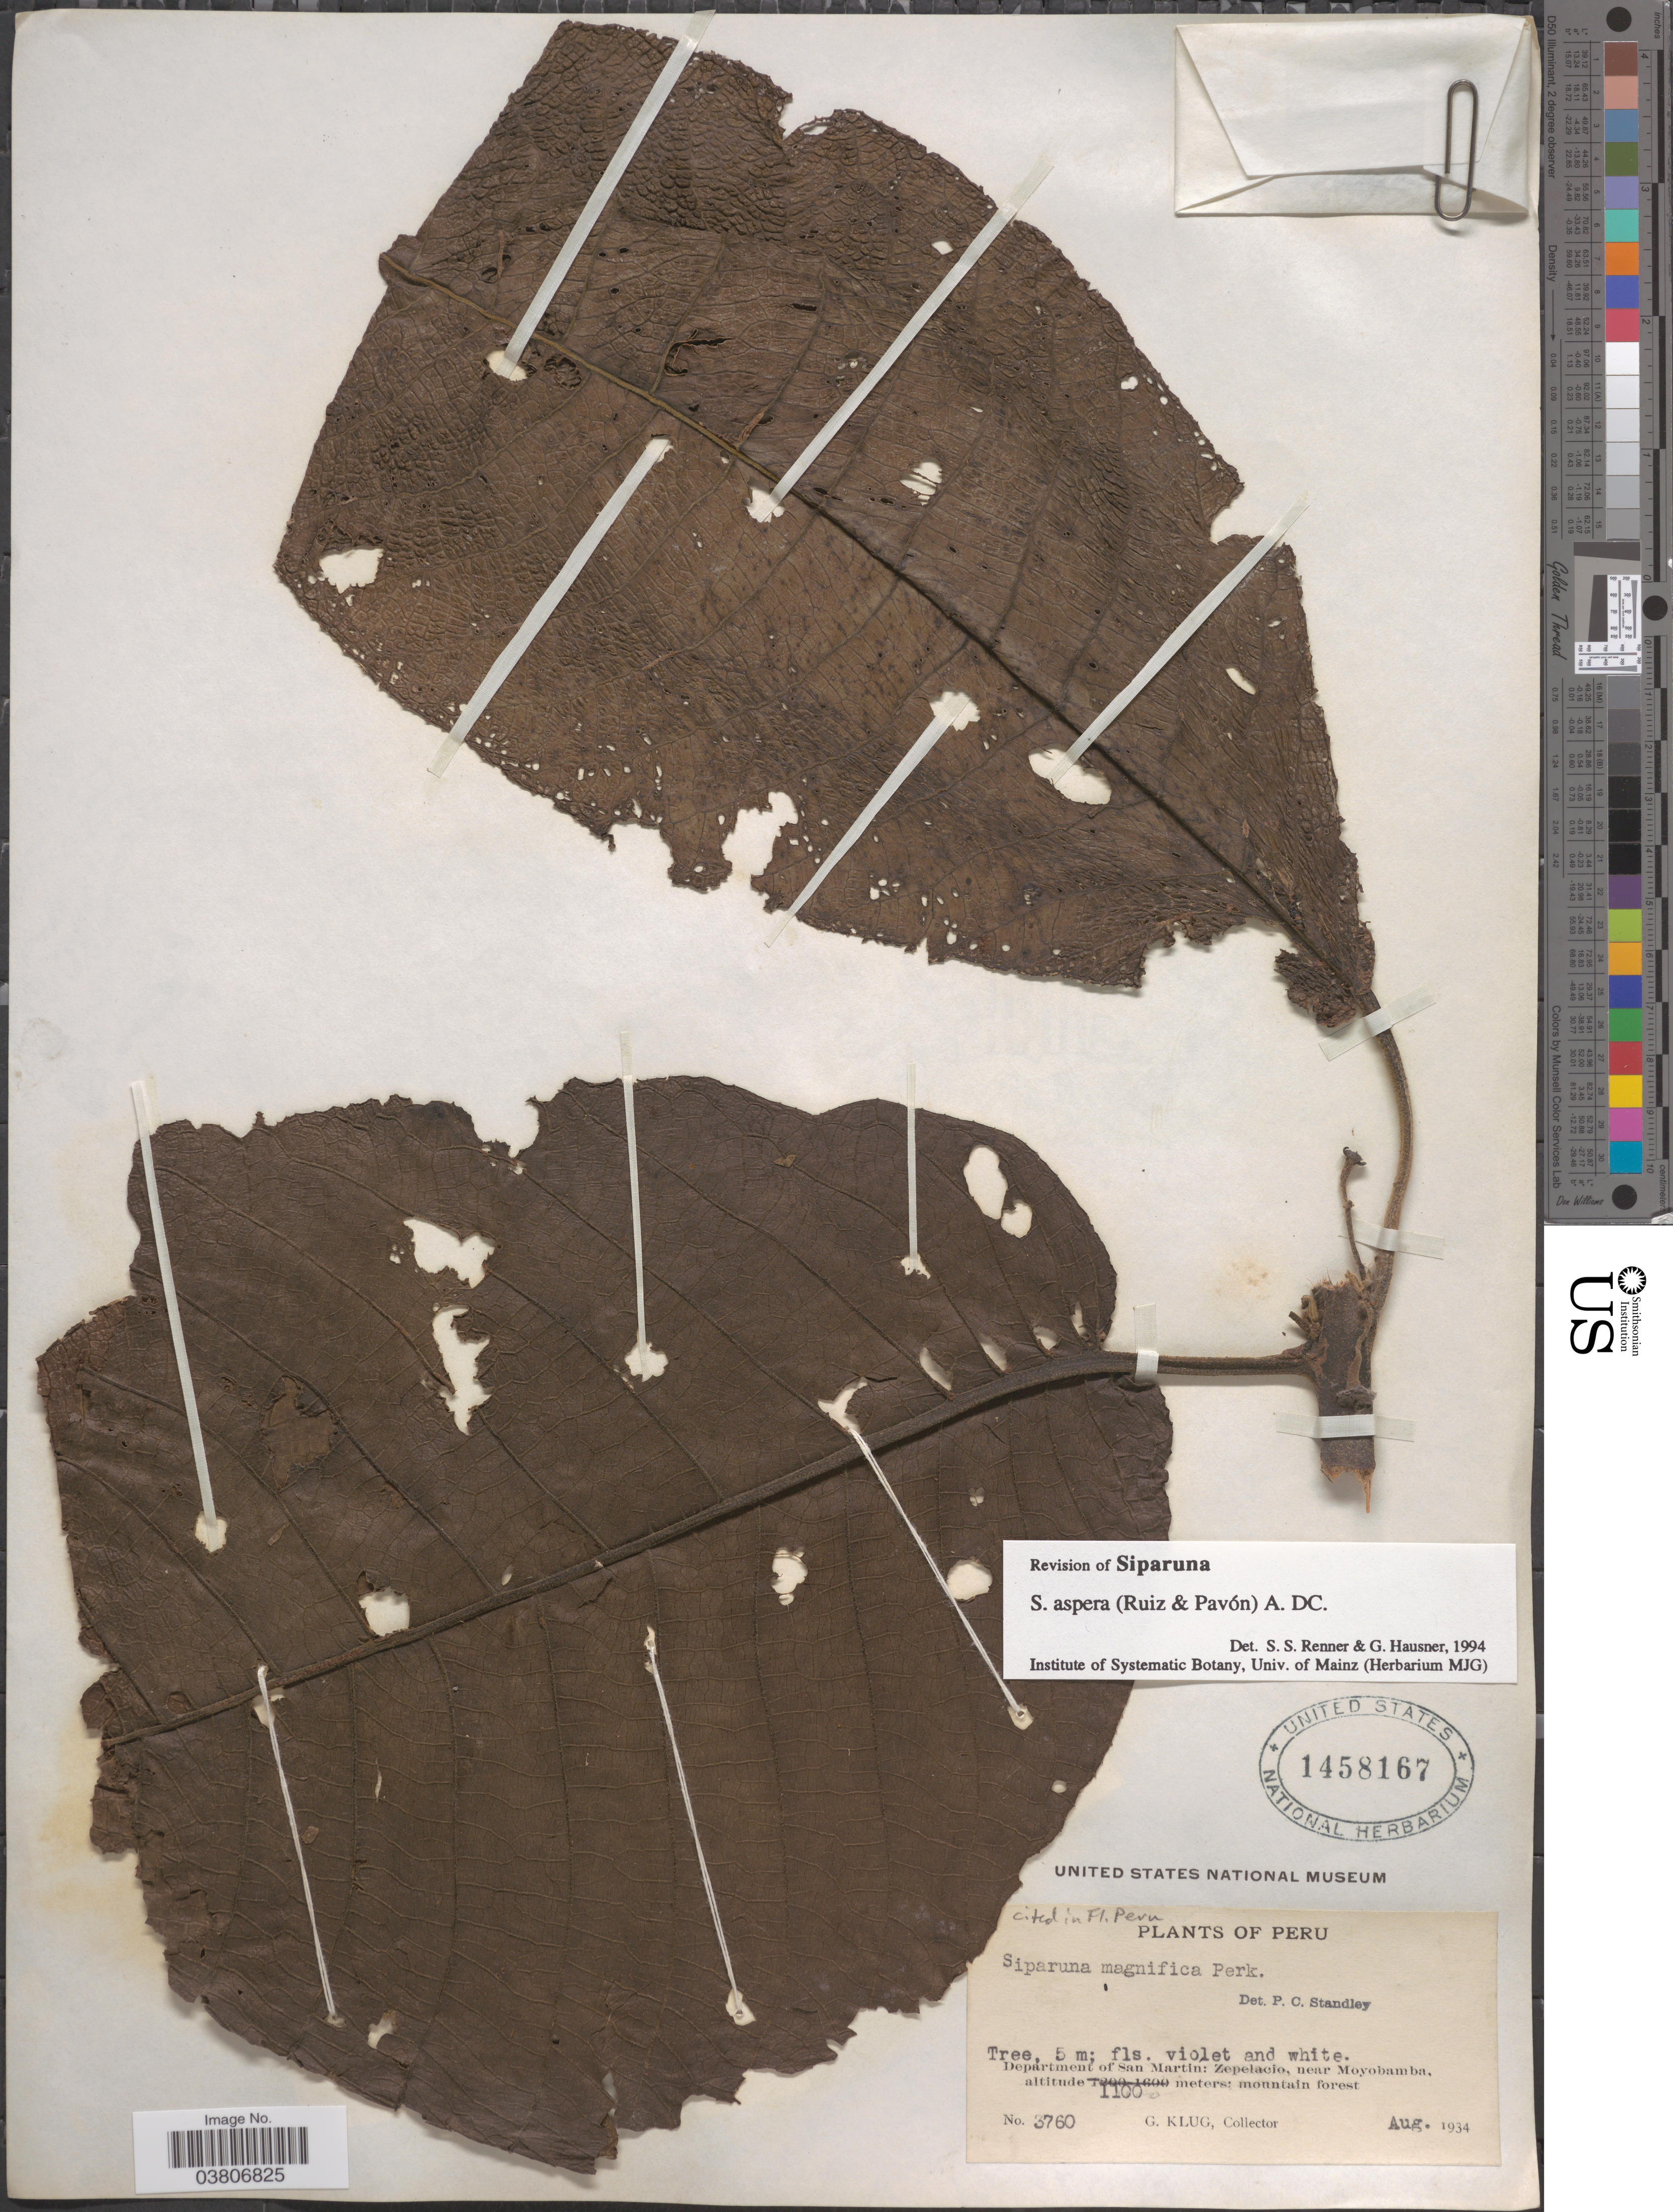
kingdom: Plantae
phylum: Tracheophyta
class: Magnoliopsida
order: Laurales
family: Siparunaceae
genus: Siparuna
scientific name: Siparuna aspera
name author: (Ruiz & Pav.) A. DC.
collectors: G. Klug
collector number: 3760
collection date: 1934-08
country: Peru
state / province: San Martín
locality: Department of San Martin: Zepelacio, near Moyobamba.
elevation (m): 1100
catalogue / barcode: US 1458167